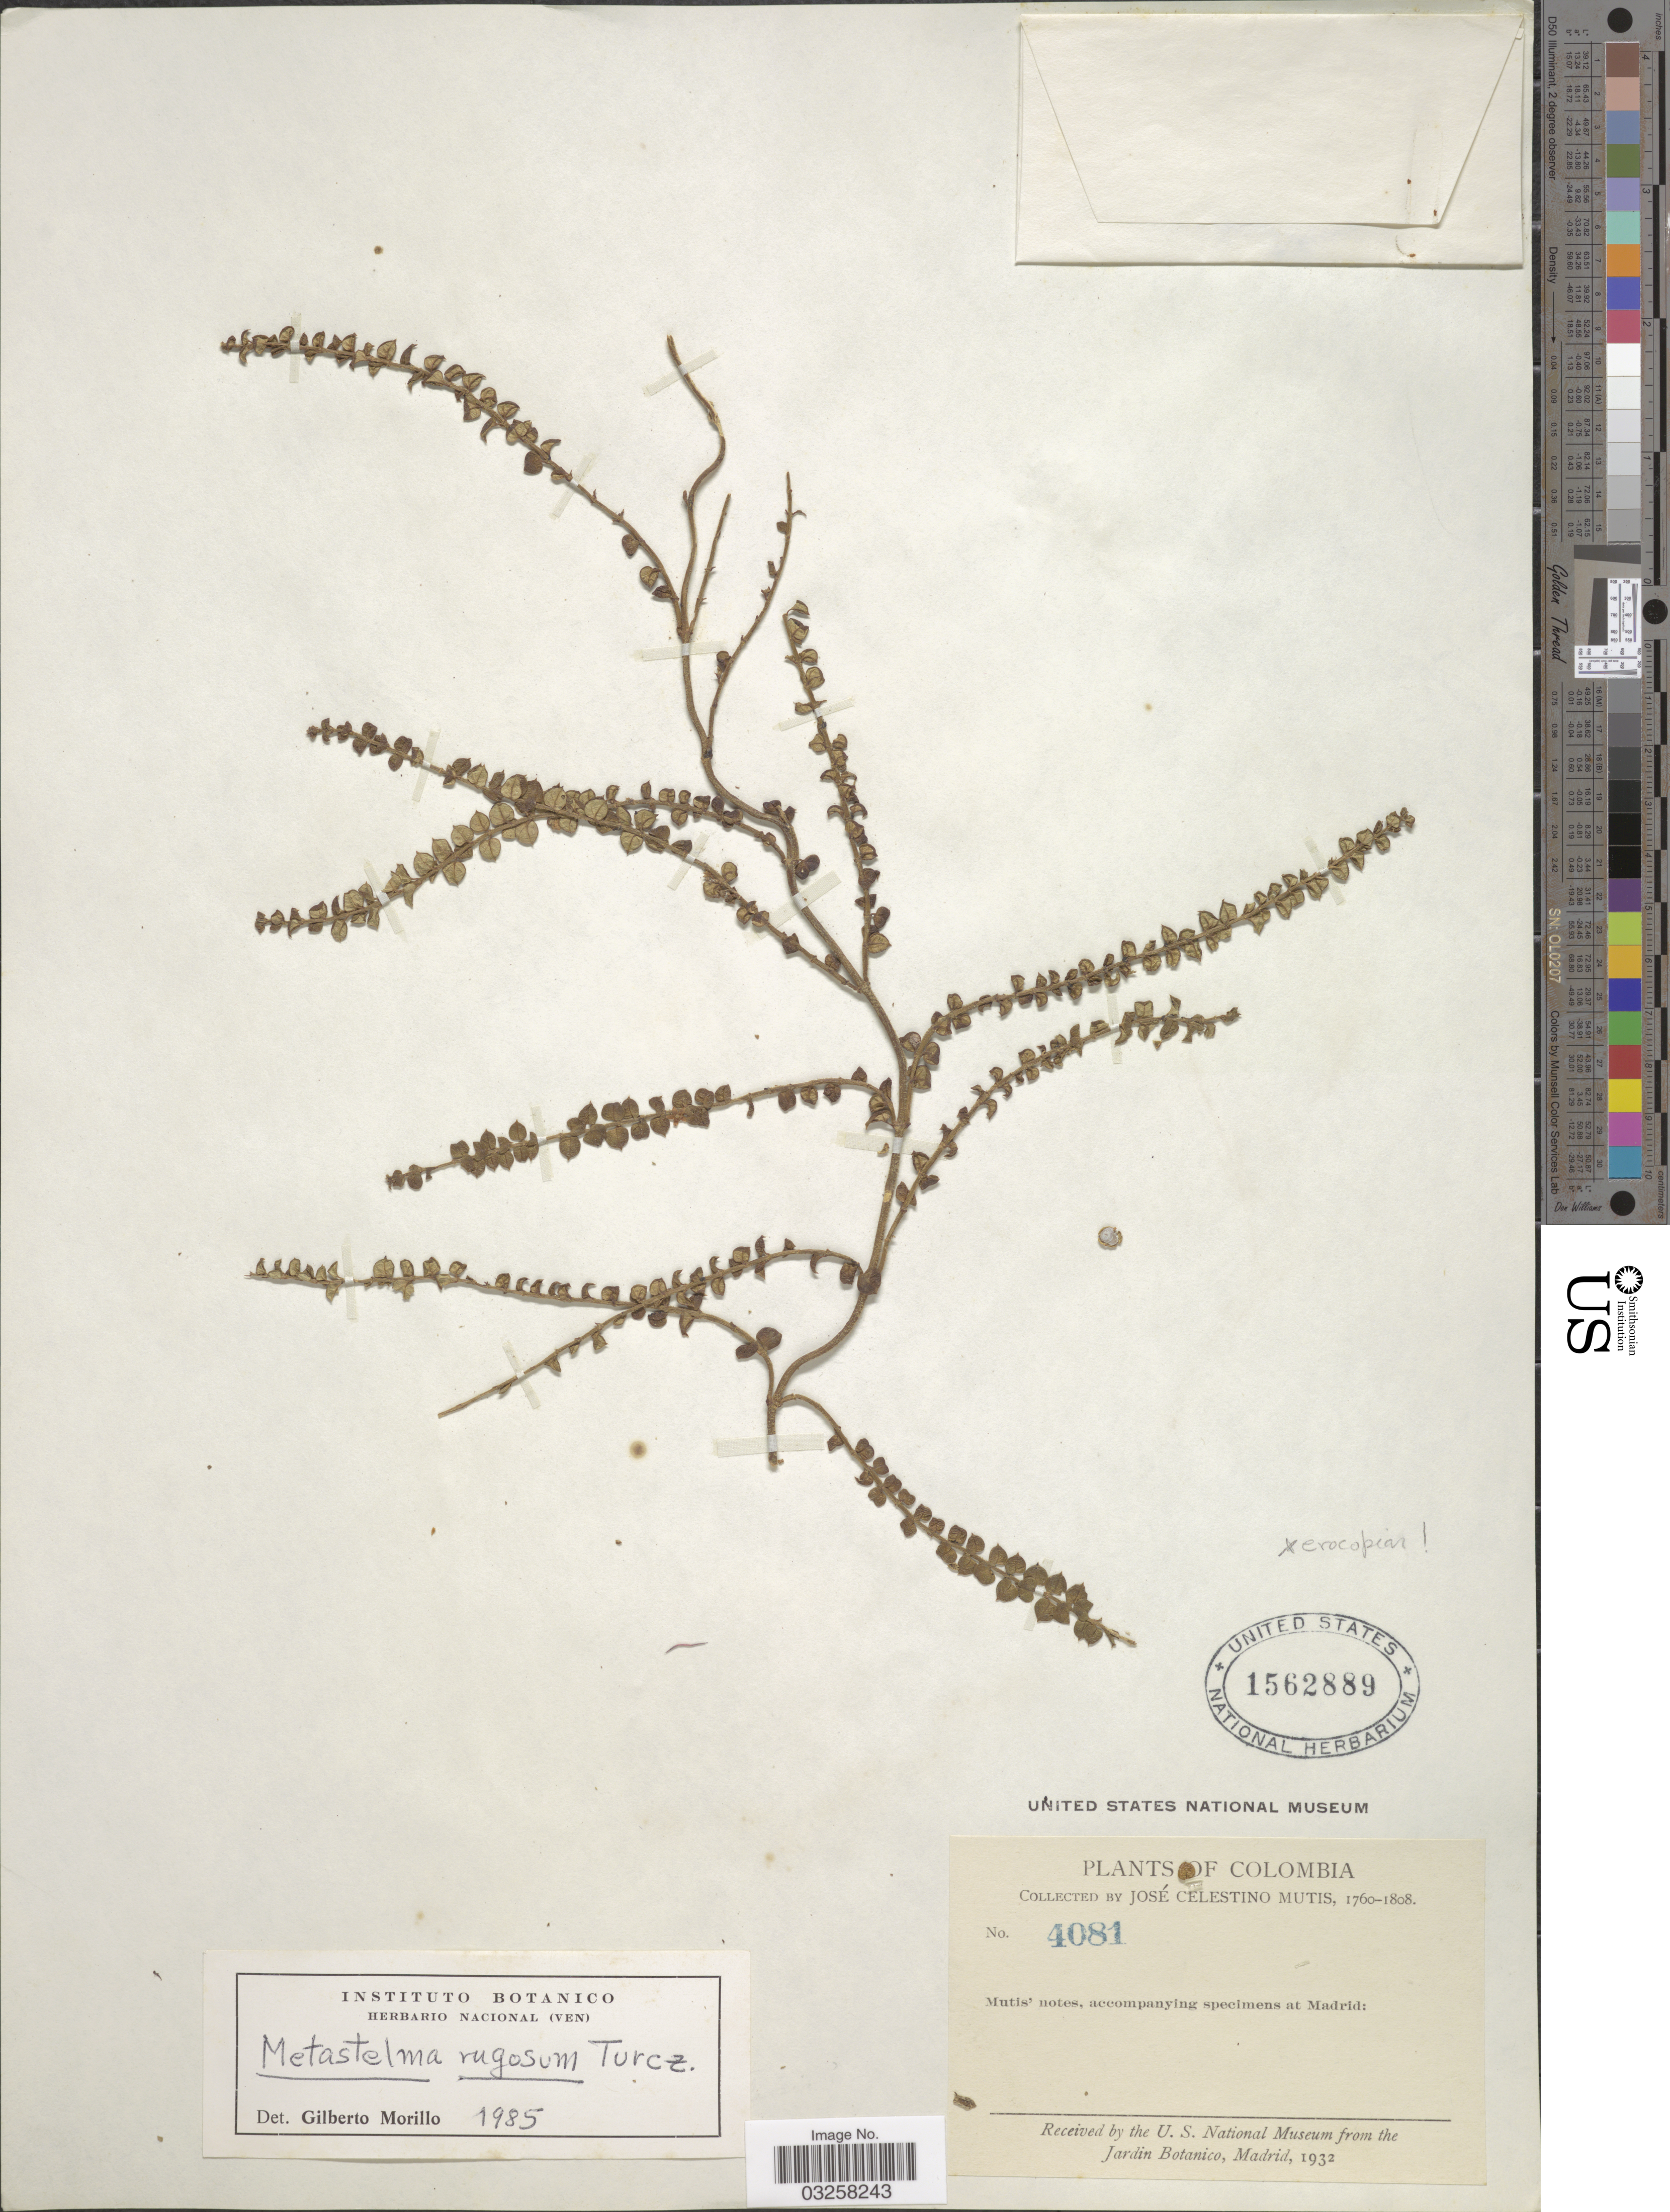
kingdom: Plantae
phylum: Tracheophyta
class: Magnoliopsida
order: Gentianales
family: Apocynaceae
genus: Scyphostelma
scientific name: Scyphostelma rugosum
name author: (Turcz.) Morillo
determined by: Liede-Schumann, Sigrid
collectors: J. C. B. Mutis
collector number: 4081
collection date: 1760/1808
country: Colombia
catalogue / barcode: US 1562889